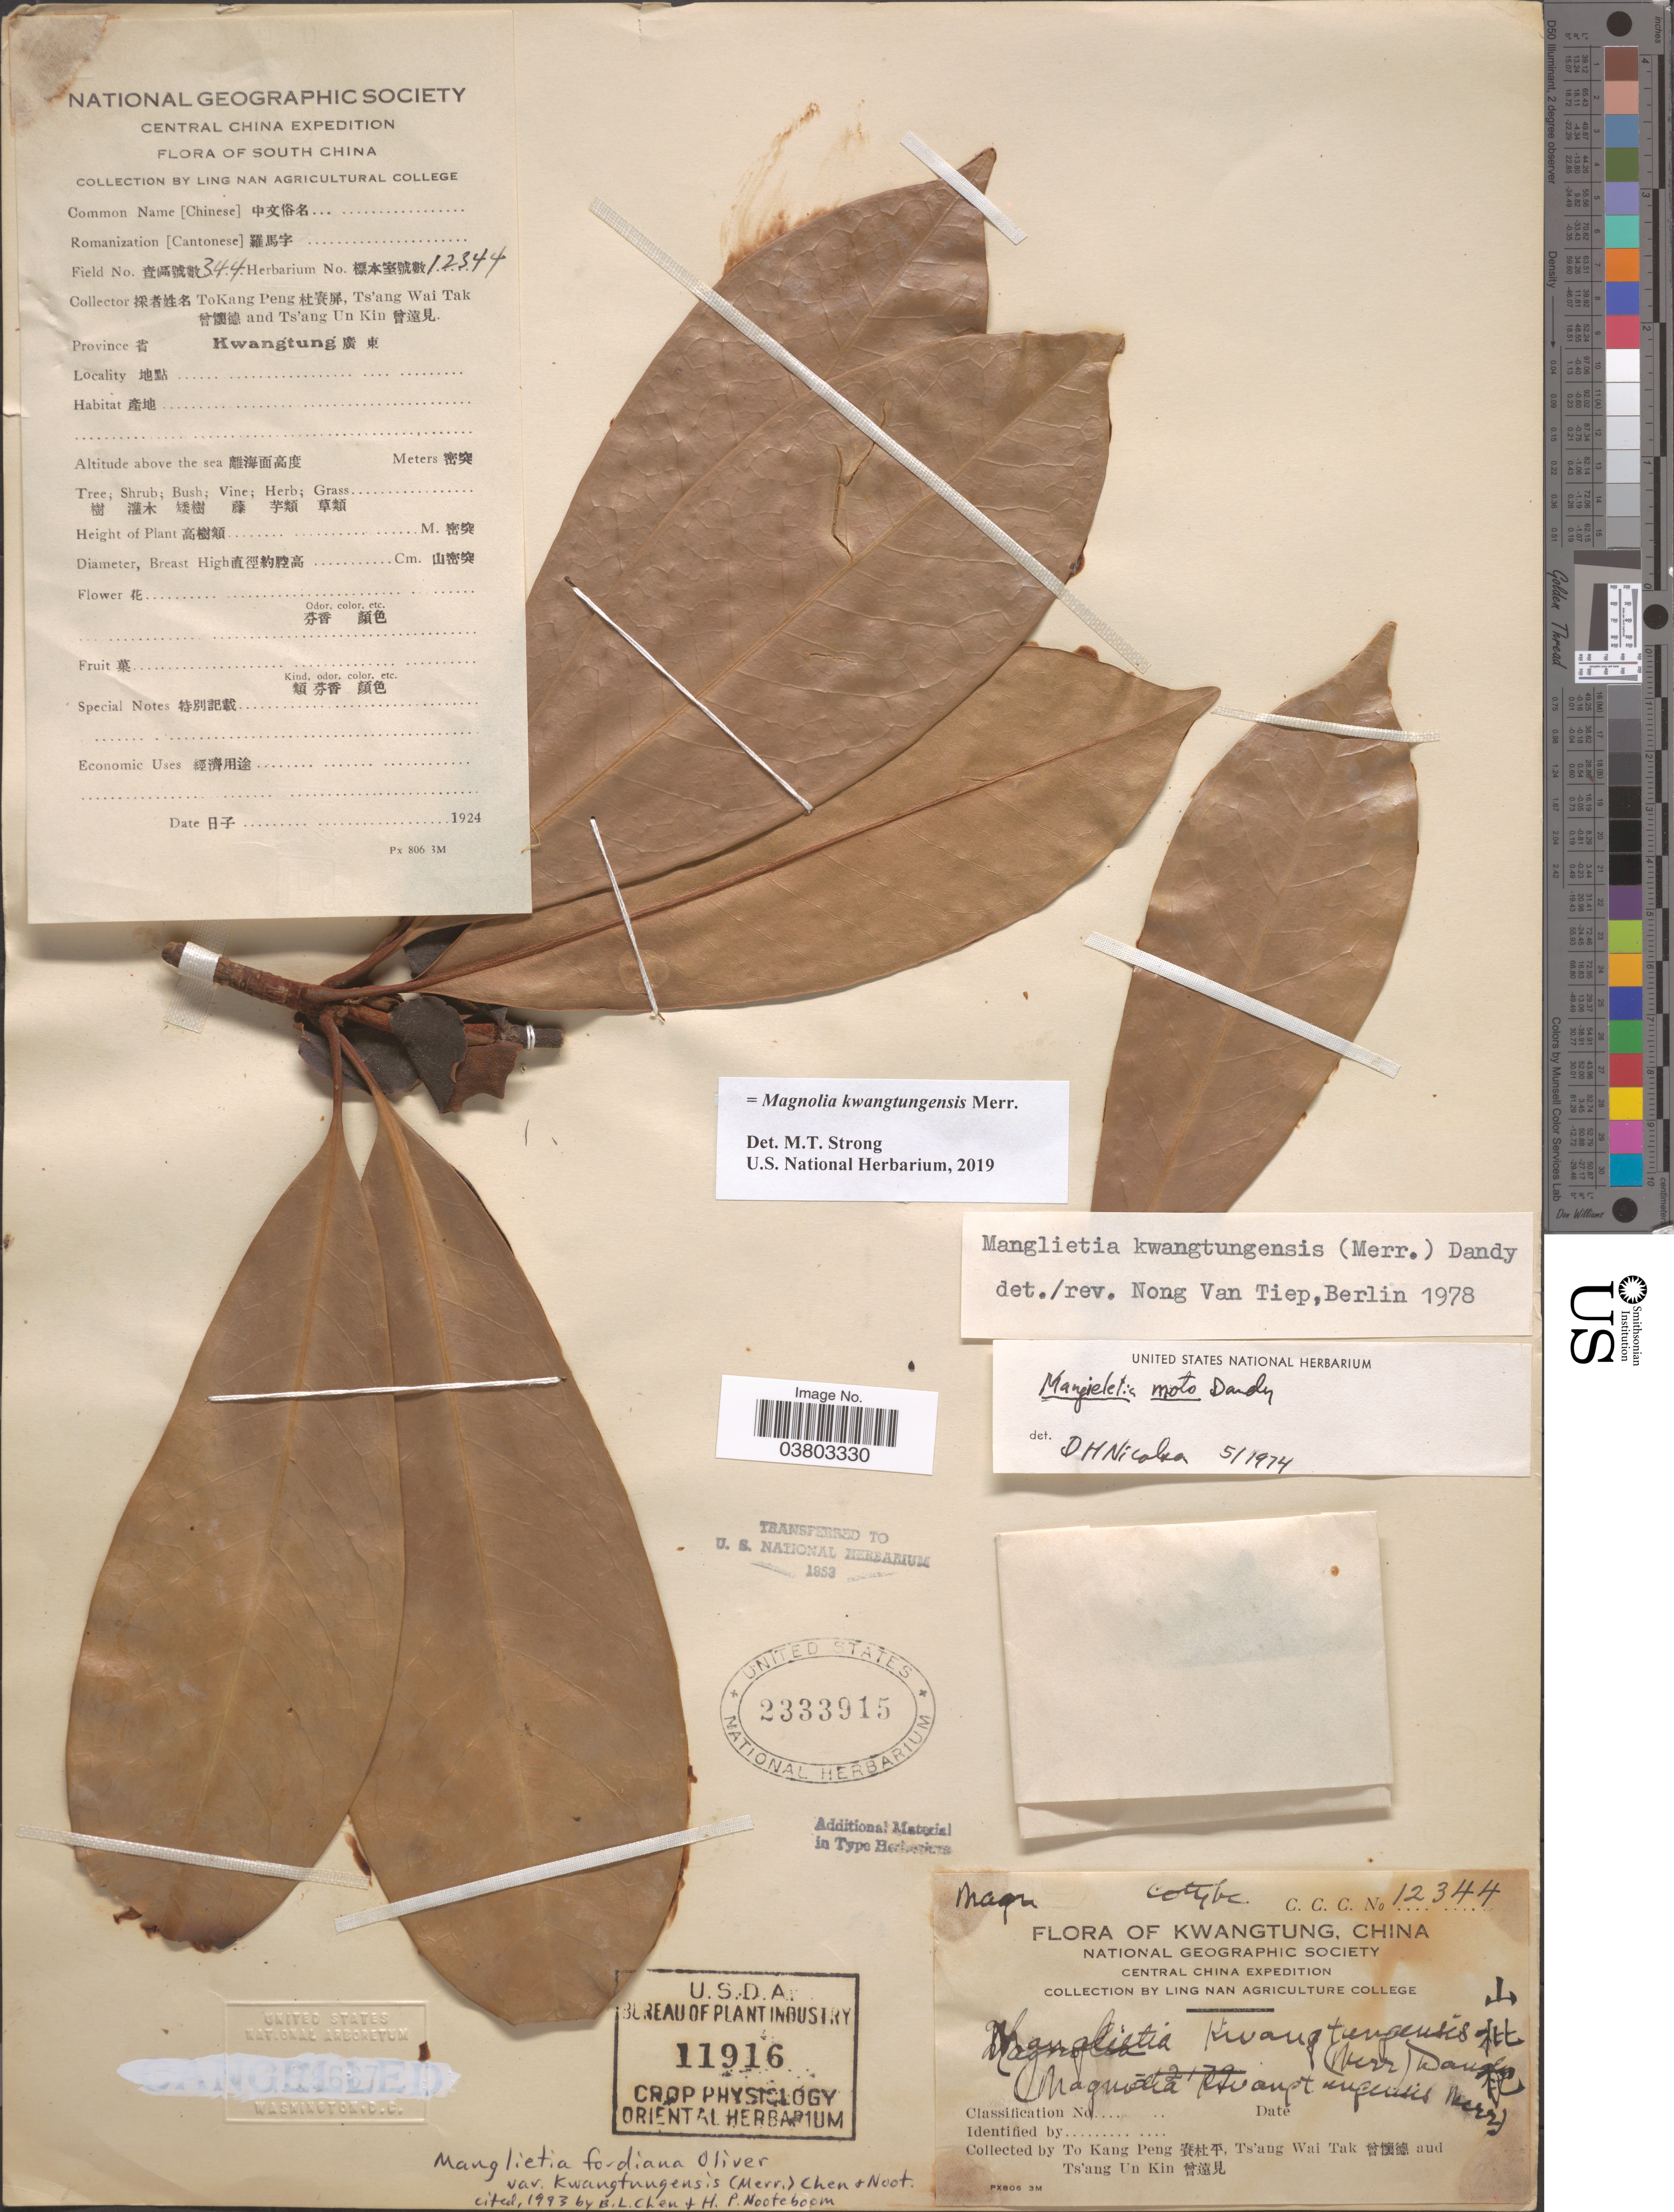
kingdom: Plantae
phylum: Tracheophyta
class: Magnoliopsida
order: Magnoliales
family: Magnoliaceae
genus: Magnolia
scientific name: Magnolia kwangtungensis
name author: Merr.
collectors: T. K. Peng, W. T. Tsang & Ts' Ang Un Kin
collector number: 344/CCC12344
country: China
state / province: Guangdong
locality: Kwantung.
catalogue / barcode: US 2333915